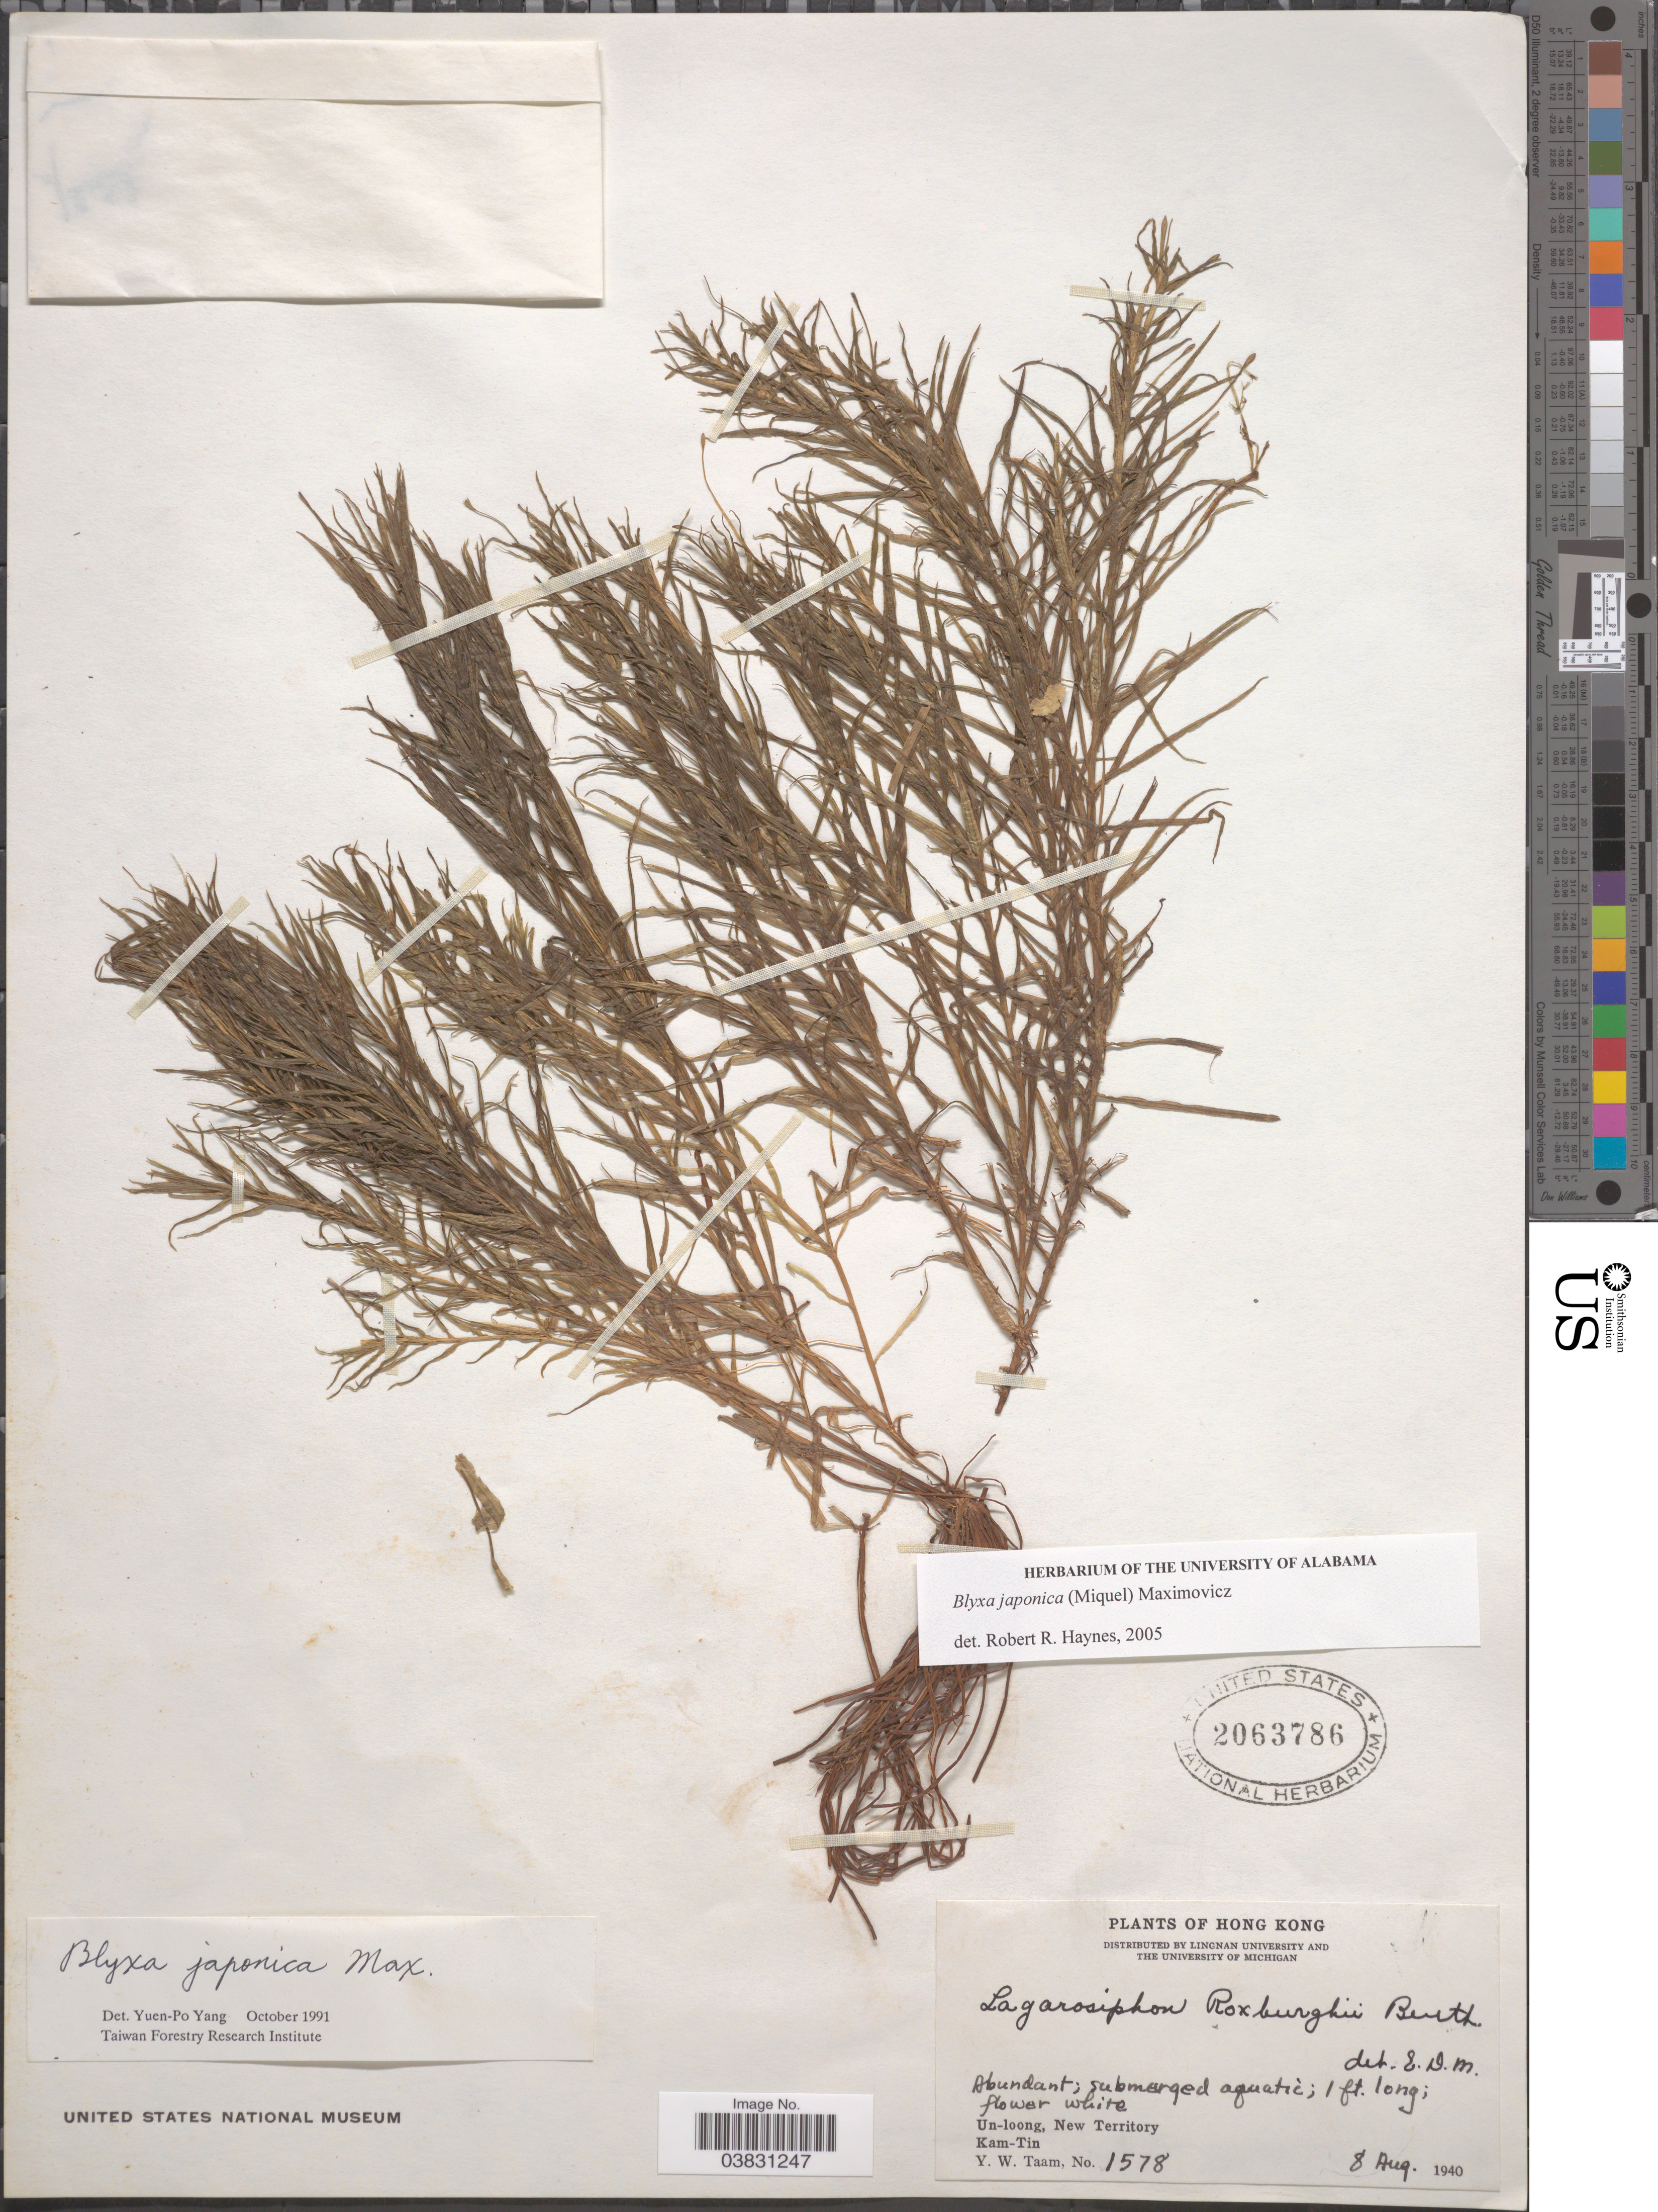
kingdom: Plantae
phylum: Tracheophyta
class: Liliopsida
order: Alismatales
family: Hydrocharitaceae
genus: Blyxa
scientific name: Blyxa japonica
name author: Maxim. et al.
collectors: Y. W. Taam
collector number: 1578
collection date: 1940-08-08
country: China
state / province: Hong Kong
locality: Un-loong, New Territory. Kam-Tin.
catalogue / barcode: US 2063786